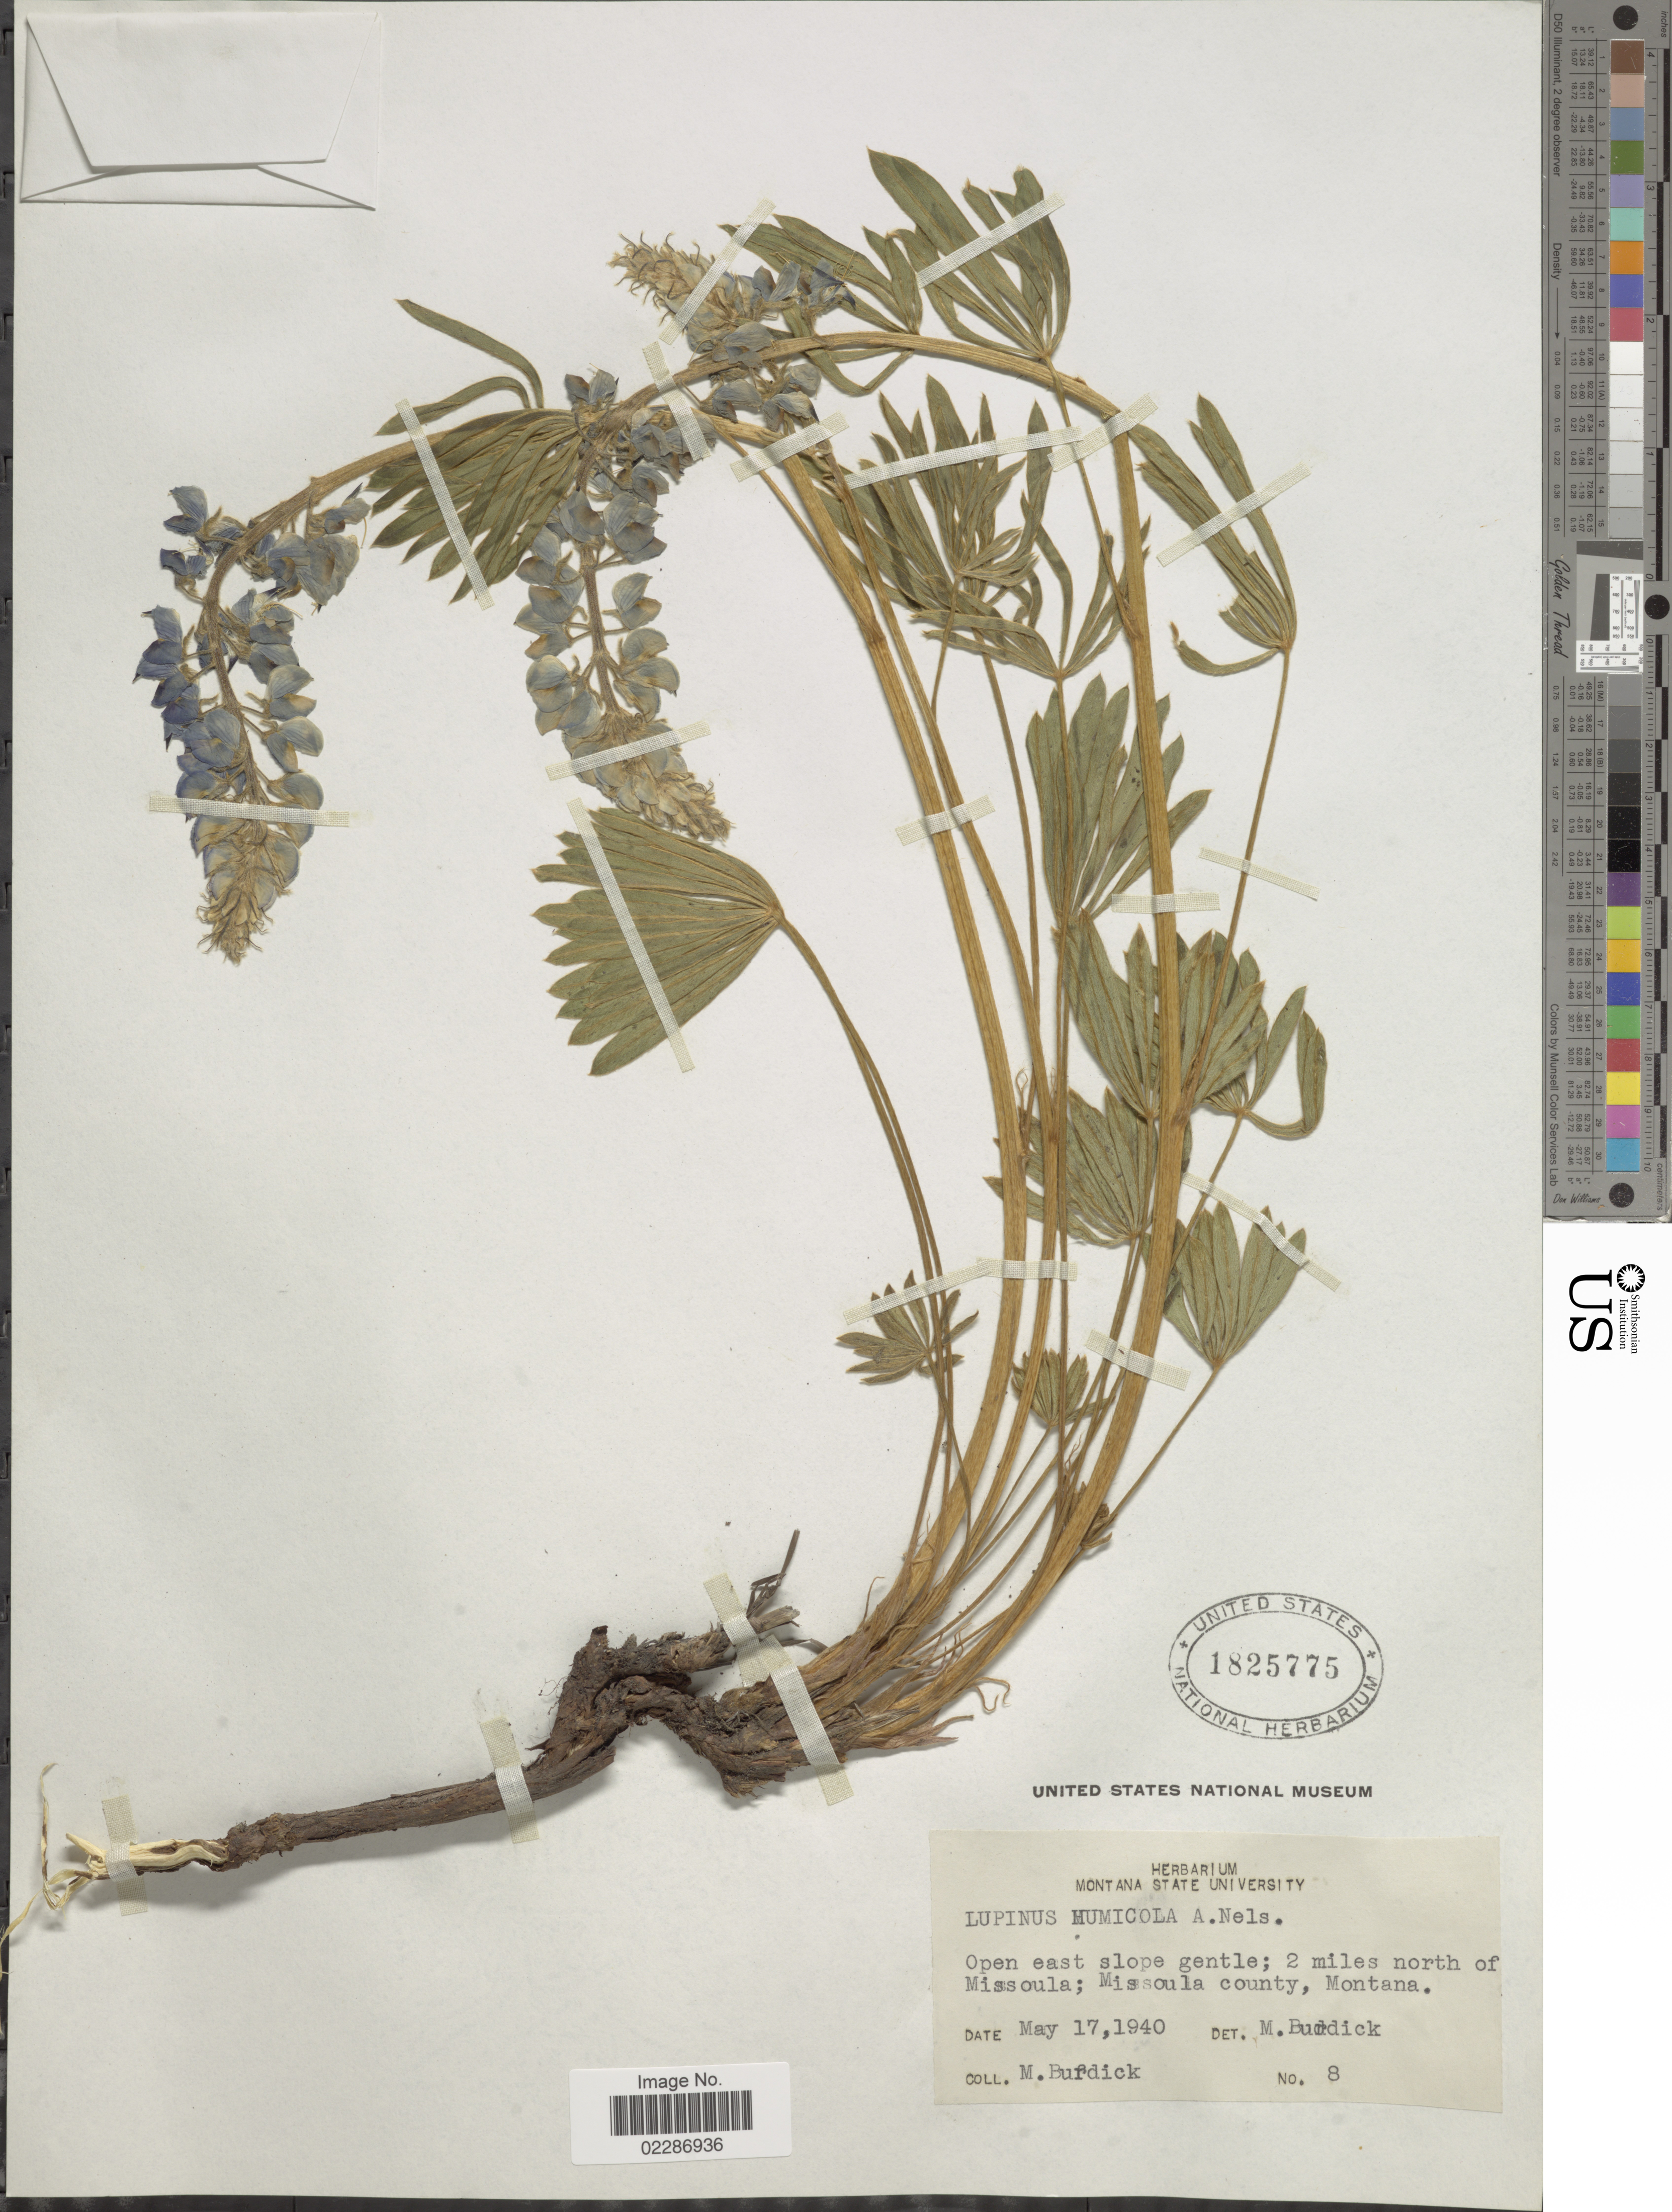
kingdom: Plantae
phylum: Tracheophyta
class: Magnoliopsida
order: Fabales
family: Fabaceae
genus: Lupinus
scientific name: Lupinus wyethii subsp. wyethii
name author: S. Watson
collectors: M. Burdick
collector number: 8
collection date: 1940-05-17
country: United States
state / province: Montana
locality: Open east slope gentle; 2 miles north of Missoula; Missoula county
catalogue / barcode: US 1825775